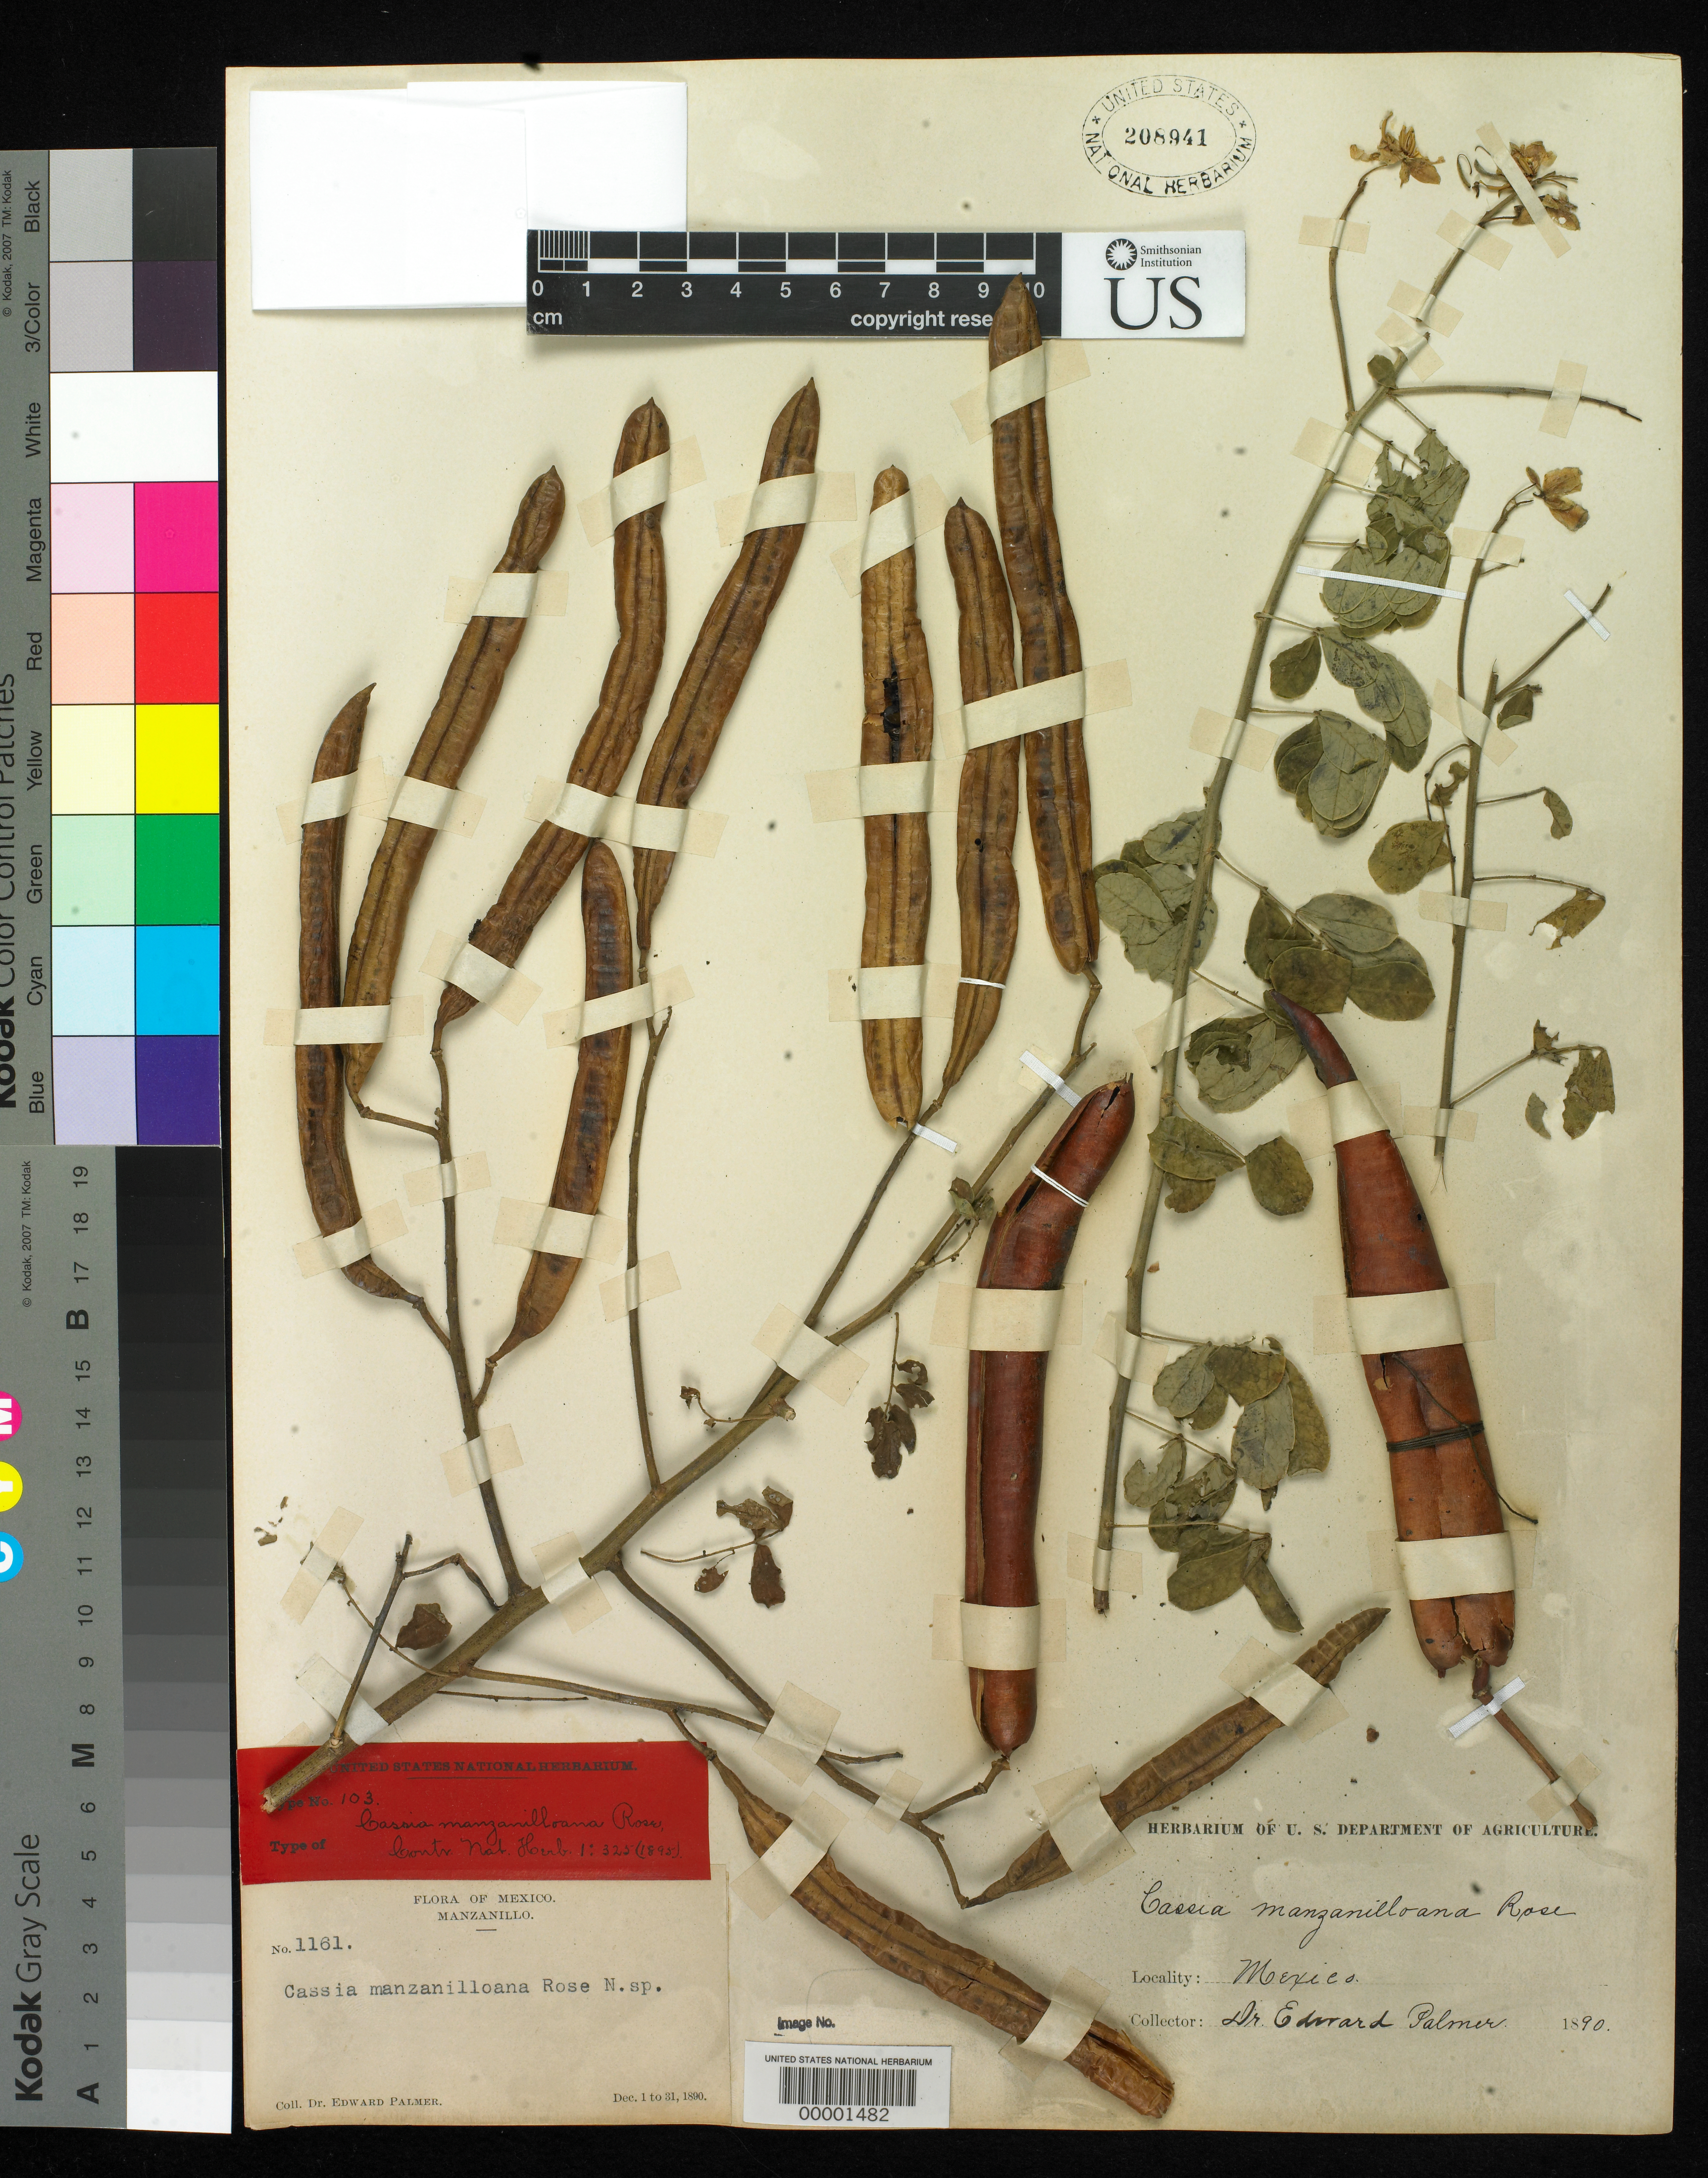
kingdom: Plantae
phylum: Tracheophyta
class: Magnoliopsida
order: Fabales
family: Fabaceae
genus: Cassia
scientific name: Cassia manzanilloana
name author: Rose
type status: Type Collection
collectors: E. Palmer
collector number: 1161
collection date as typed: Dec. 1 to 31, 1890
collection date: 1890-12-01/1890-12-31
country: Mexico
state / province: Colima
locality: Manzanillo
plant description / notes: Protologue cites two collection, Palmer 1161 (Colima, Jan 9 to Feb 6, 1891) & Palmer 1061 (Manzanillo, Dec 1 to 31, 1890); unclear whether this is an error for a single collection, or there are two syntypes [collection numbers seem confused on US sheets but all are labeled as Manzanillo, Dec. 1 to 31, 1890].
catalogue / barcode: US 208941